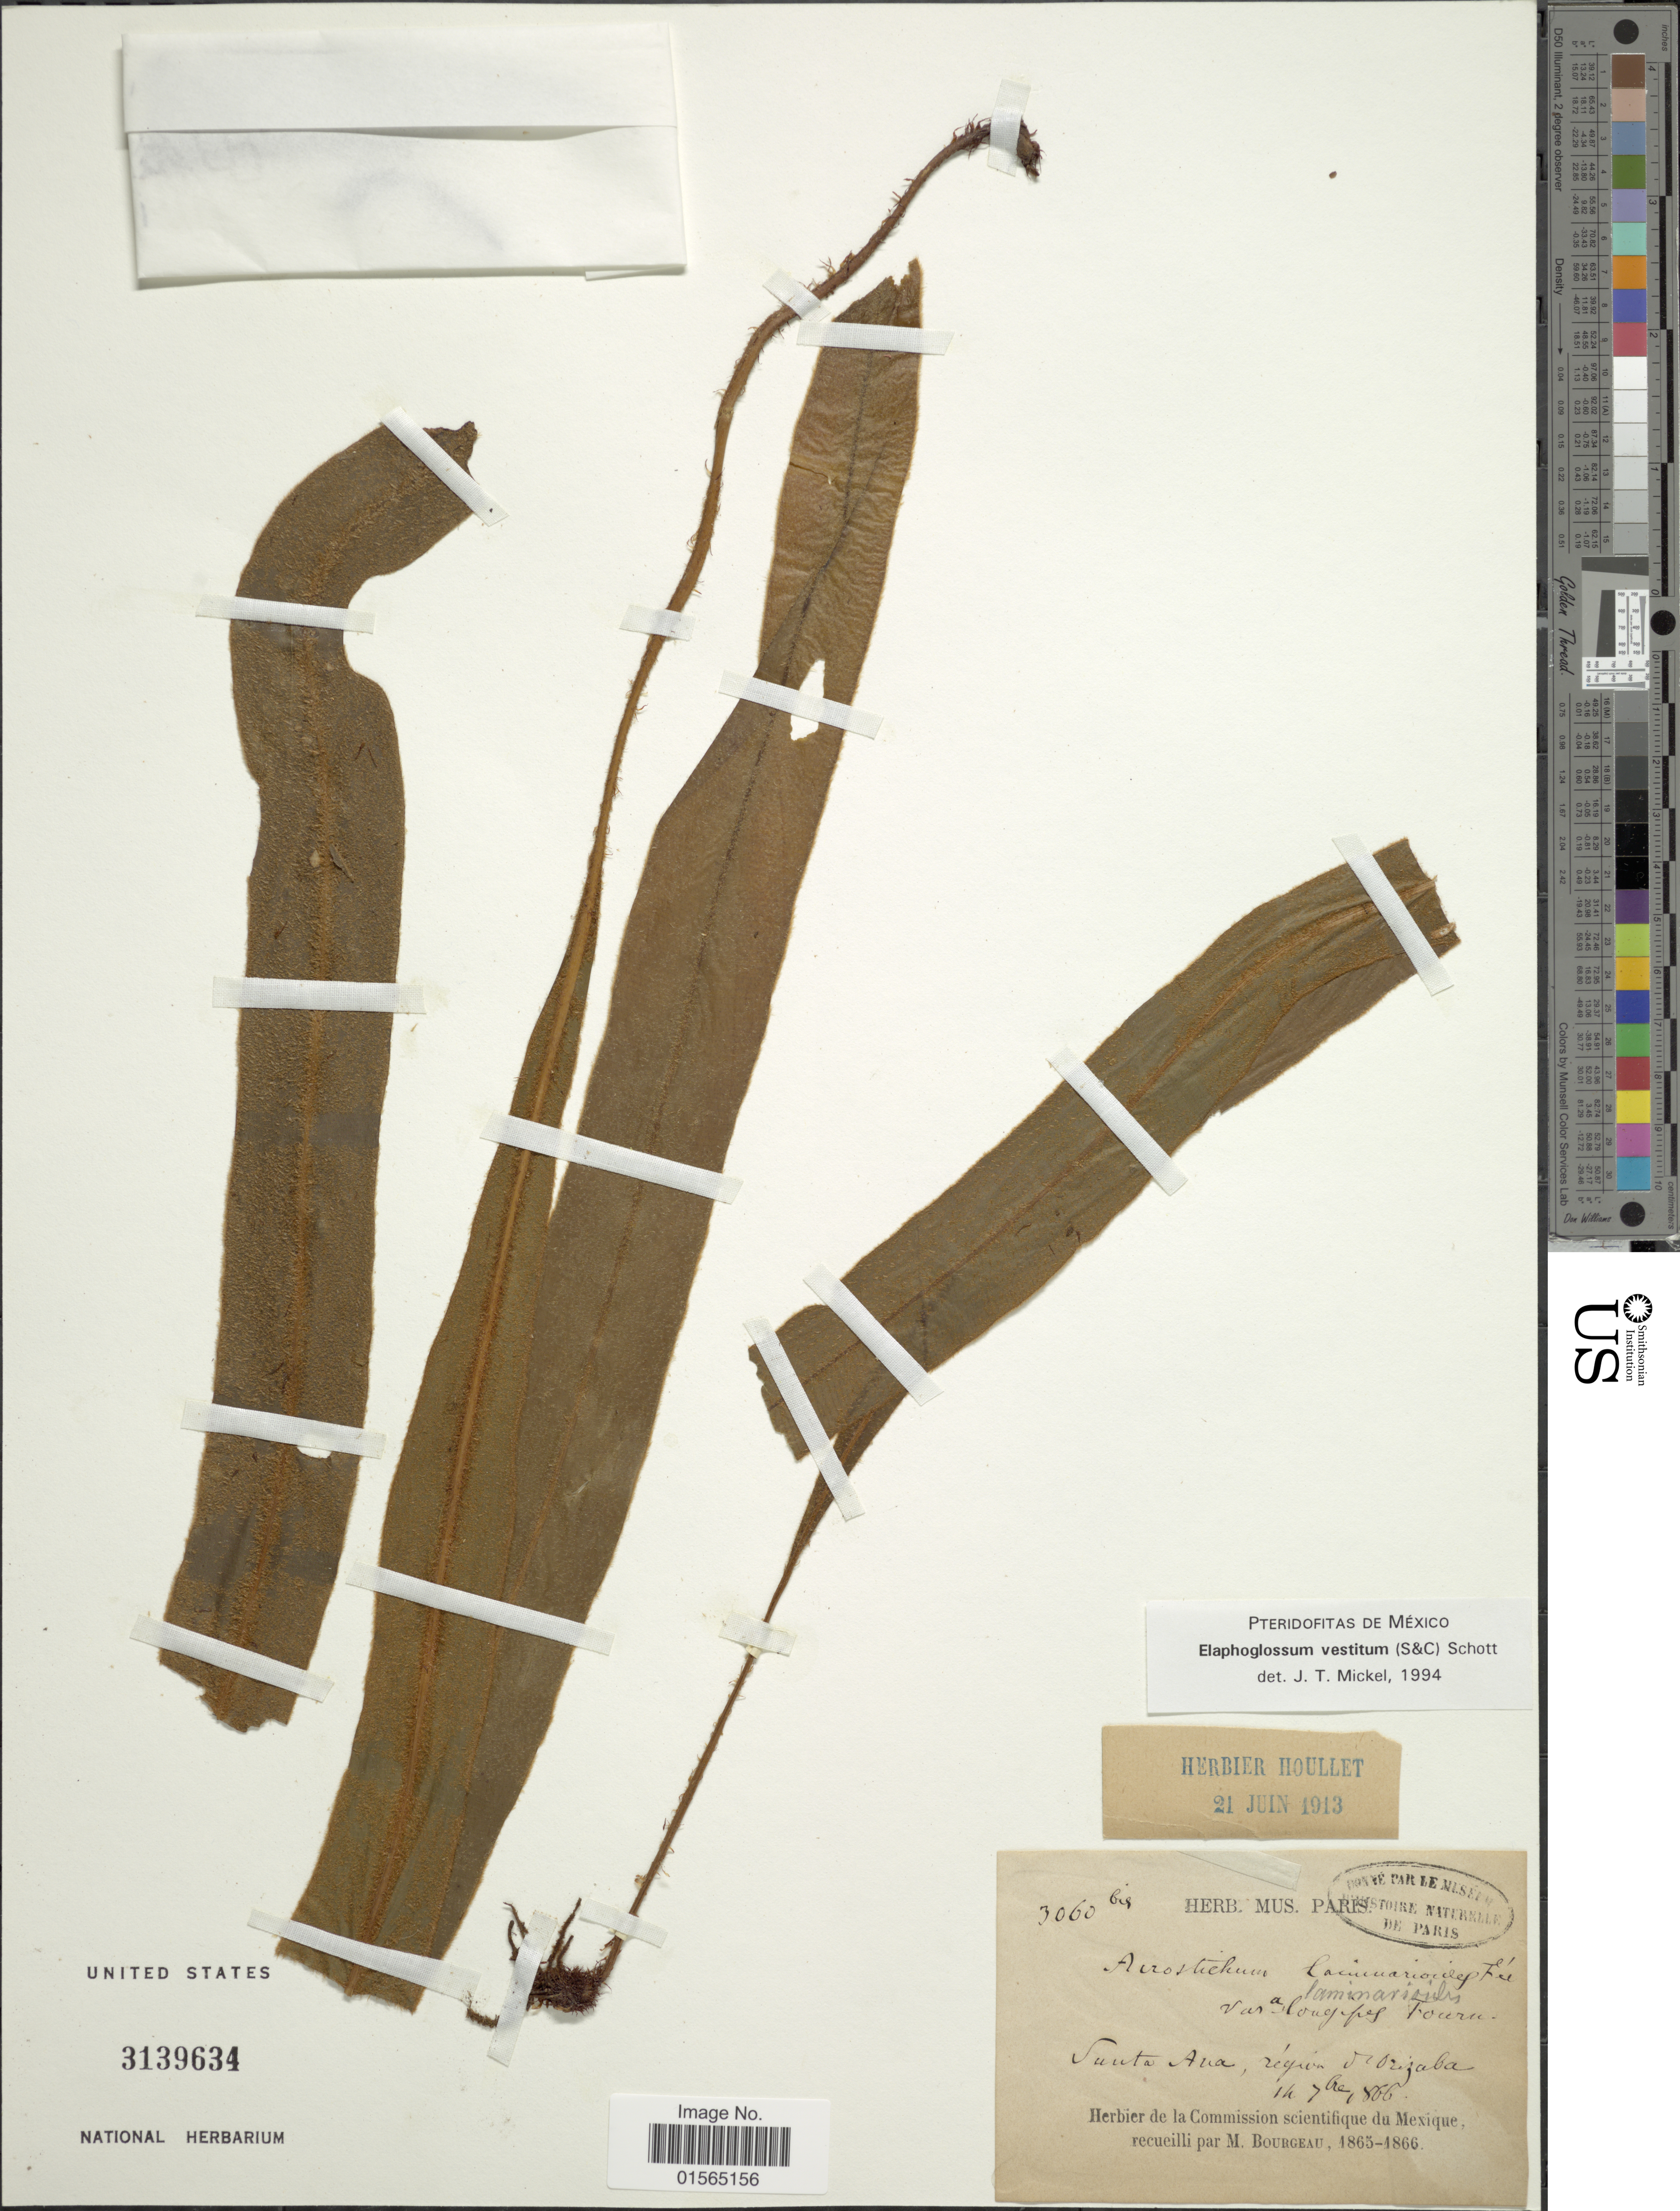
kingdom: Plantae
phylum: Tracheophyta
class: Polypodiopsida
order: Polypodiales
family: Dryopteridaceae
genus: Elaphoglossum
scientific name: Elaphoglossum vestitum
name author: (Schltdl. & Cham.) Schott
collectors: M. Bourgeau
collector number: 3060bis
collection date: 1865-09-14/1866-11-11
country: Mexico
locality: Santa Ana, région d' Orizaba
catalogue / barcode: US 3139634